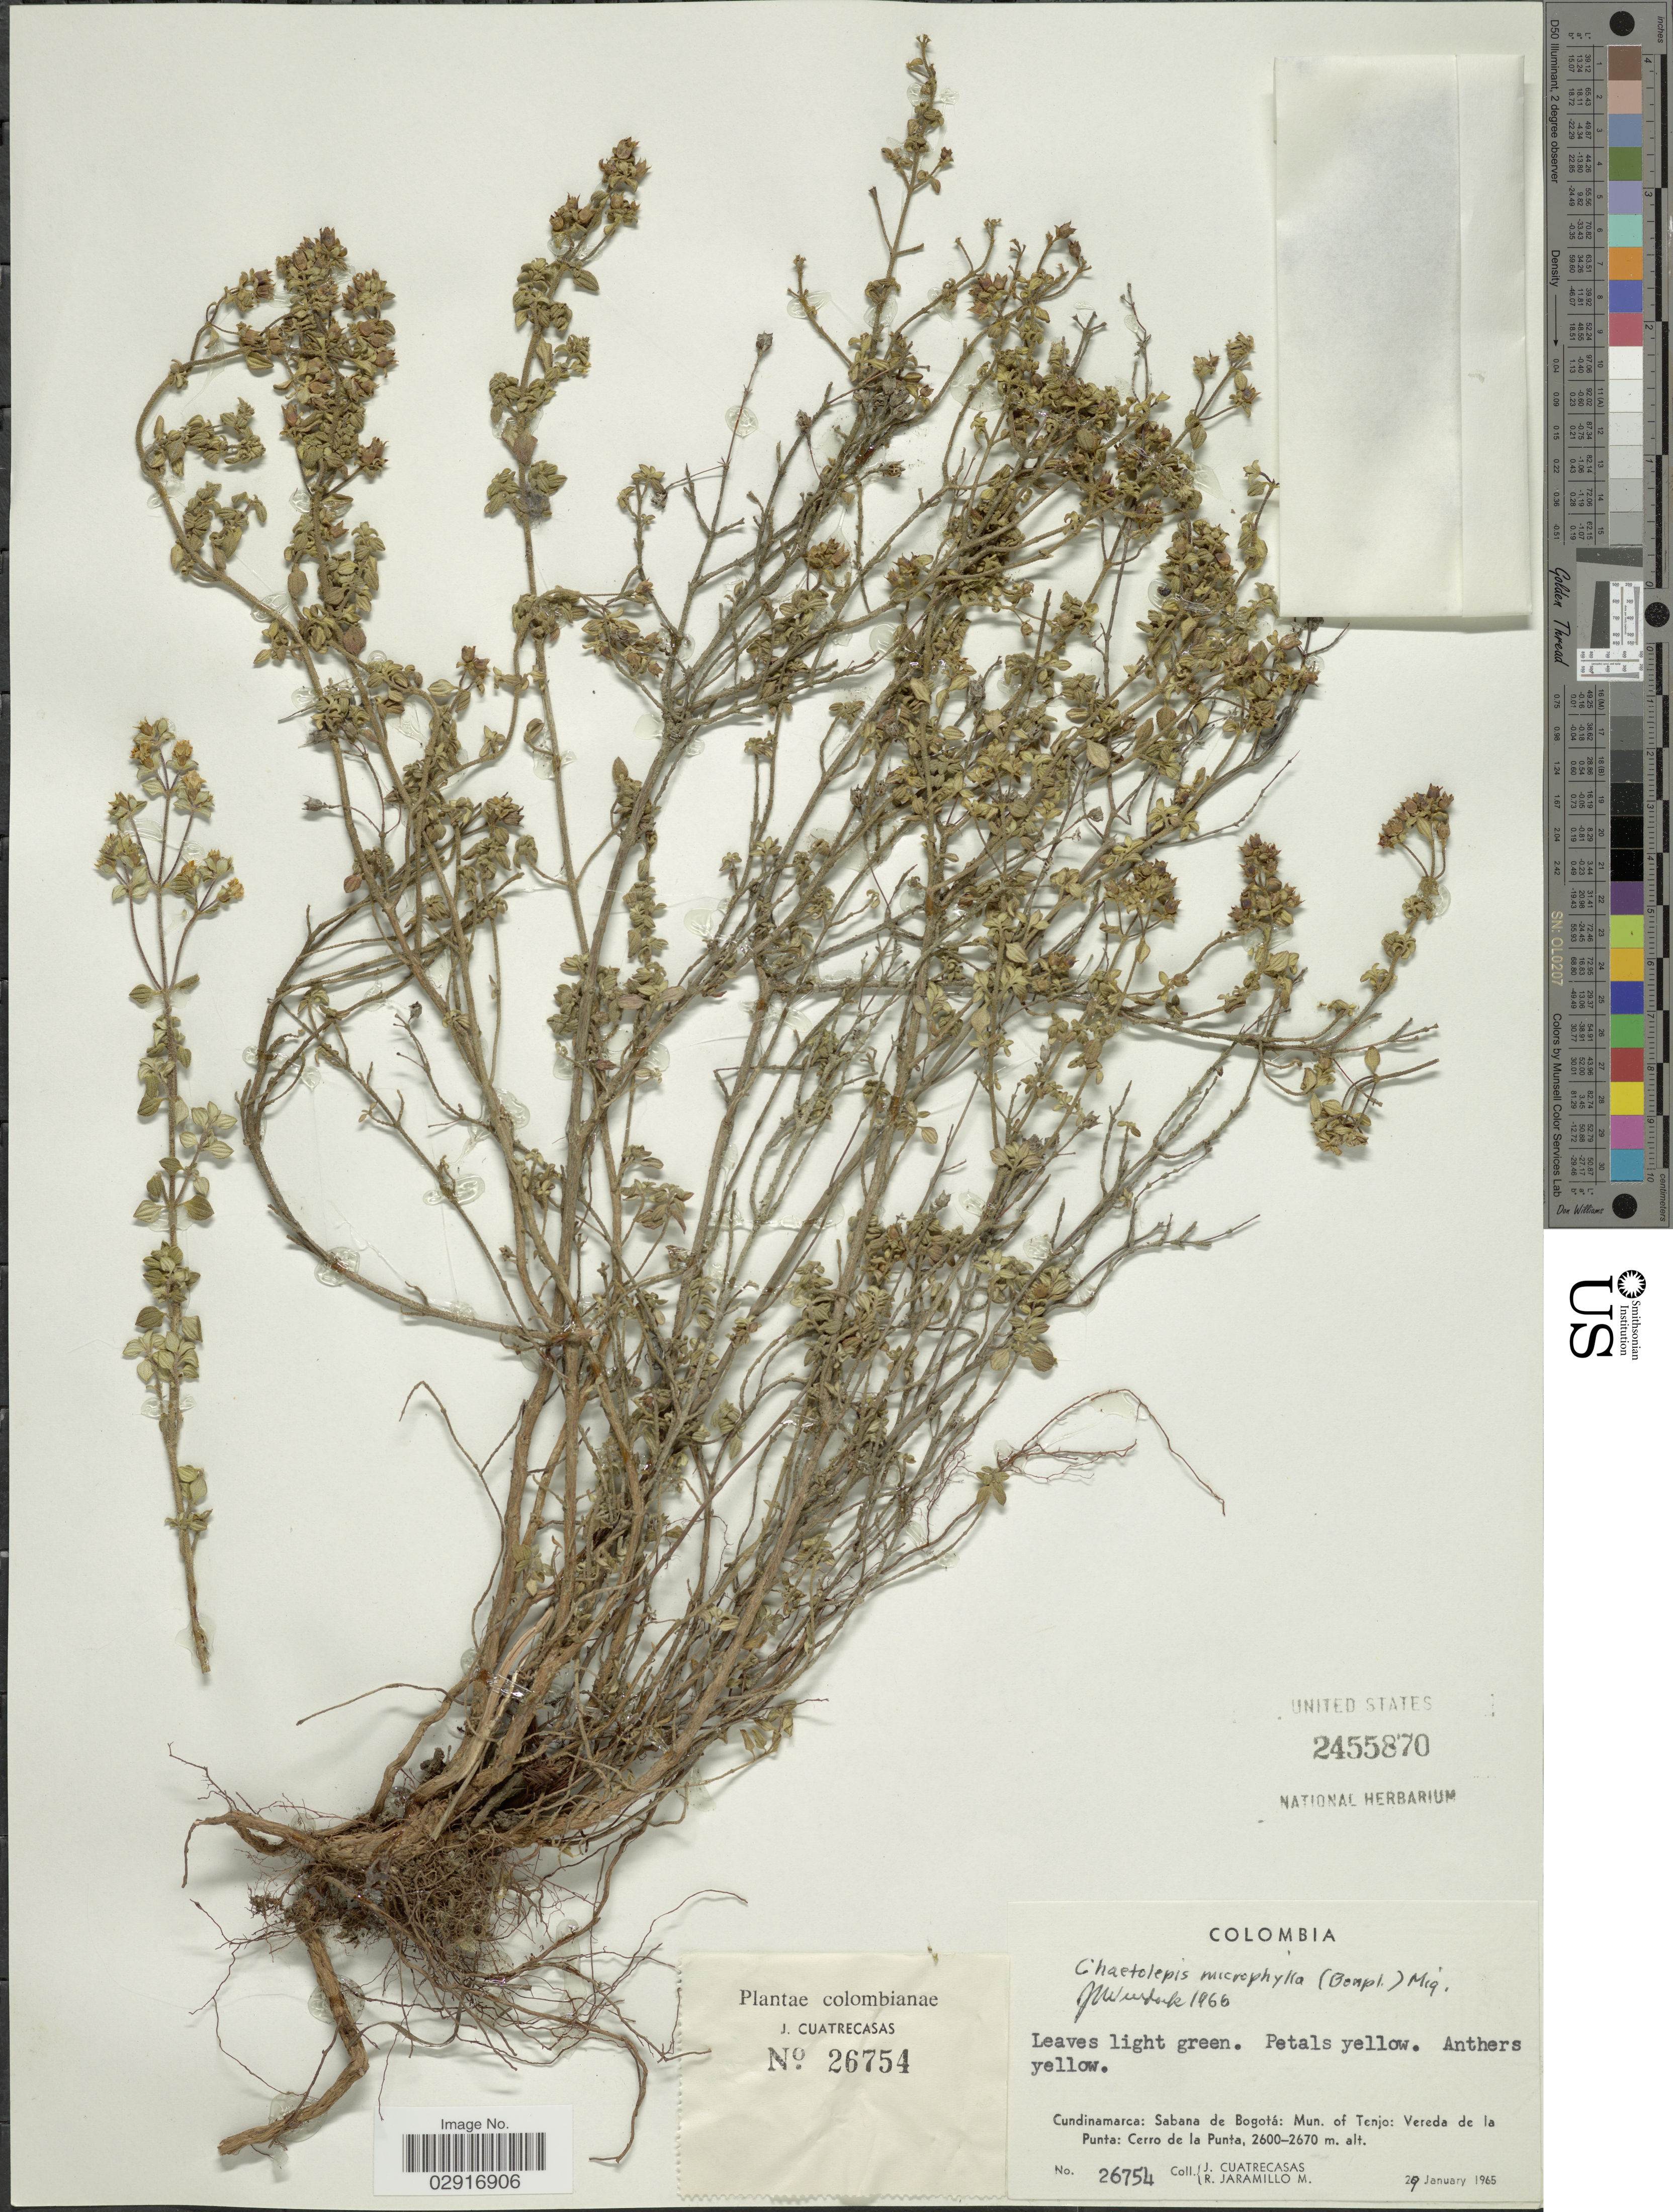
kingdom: Plantae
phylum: Tracheophyta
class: Magnoliopsida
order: Myrtales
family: Melastomataceae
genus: Chaetolepis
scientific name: Chaetolepis microphylla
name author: (Bonpl.) Miq.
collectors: J. Cuatrecasas & R. Jaramillo M.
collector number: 26754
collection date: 1965-01-29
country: Colombia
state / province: Cundinamarca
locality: Sabana de Bogotá: Mun. of Tenjo: Vereda de la Punta: Cerro de la Punta.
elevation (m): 2600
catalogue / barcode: US 2455870